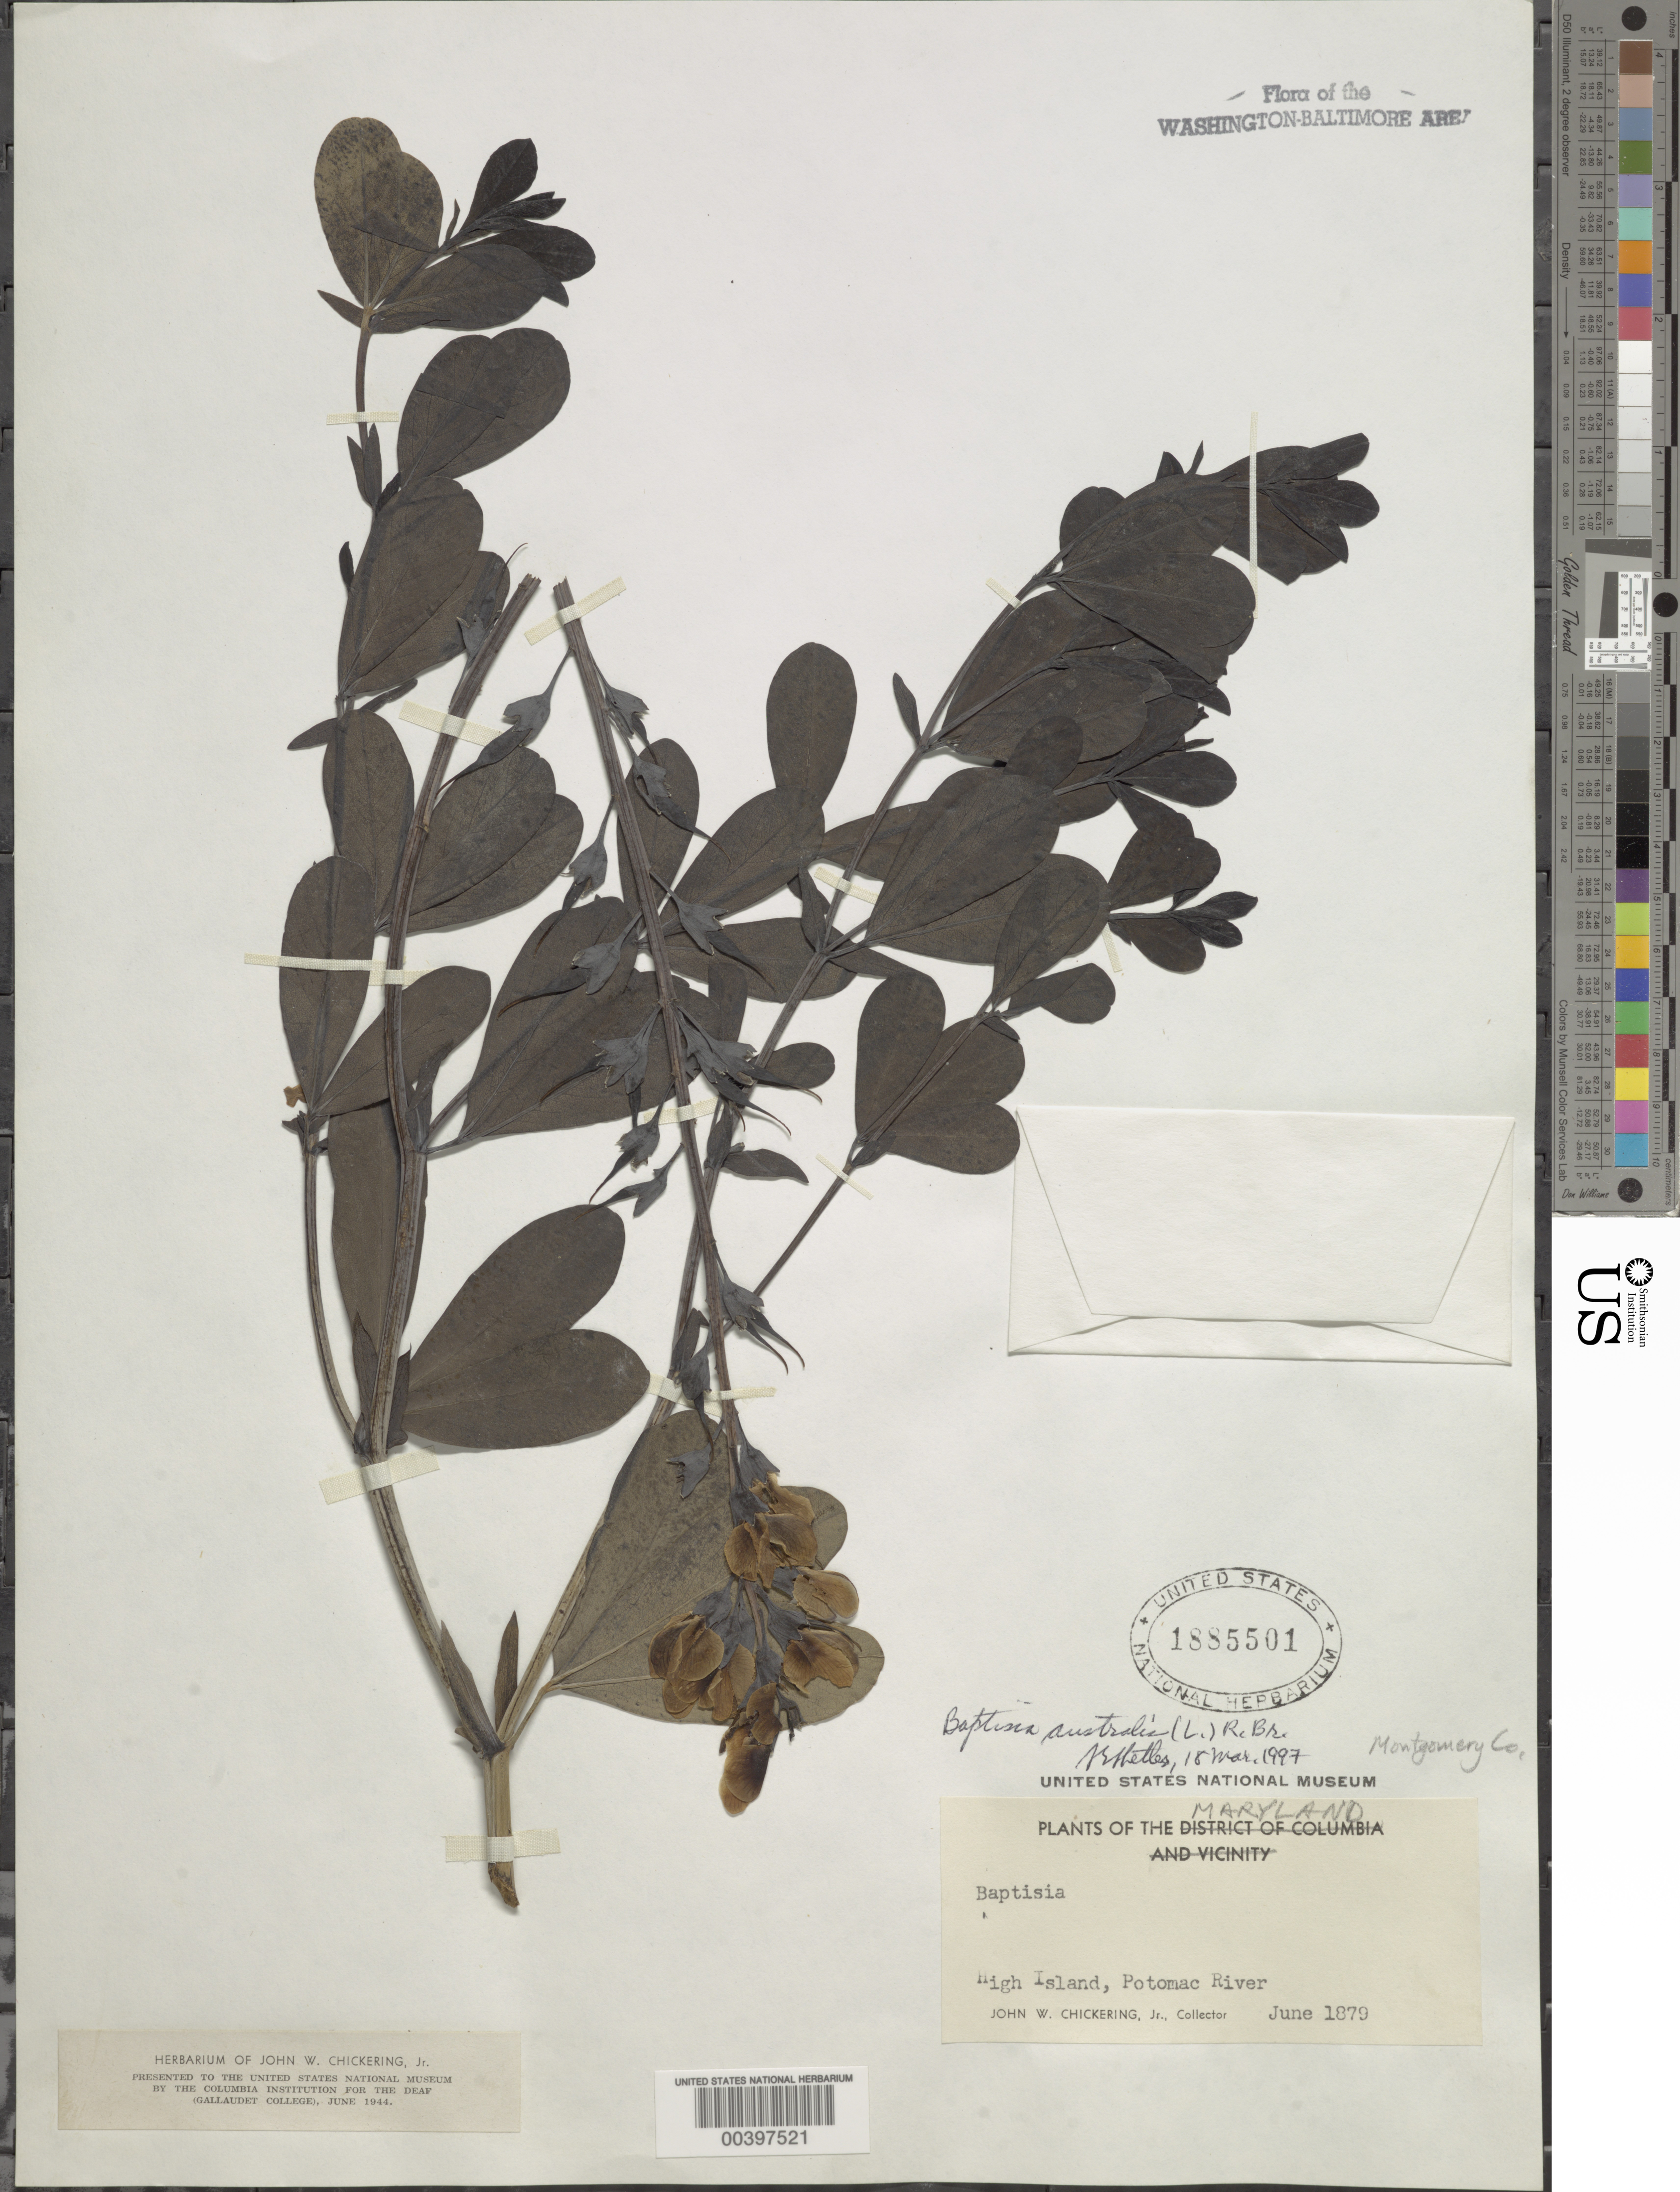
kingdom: Plantae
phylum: Tracheophyta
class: Magnoliopsida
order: Fabales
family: Fabaceae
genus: Baptisia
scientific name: Baptisia australis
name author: (L.) R. Br.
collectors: J. Chickering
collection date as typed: Jun 1879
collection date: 1879-06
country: United States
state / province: Maryland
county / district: Montgomery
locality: High Island C. & O. Canal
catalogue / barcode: US 1885501